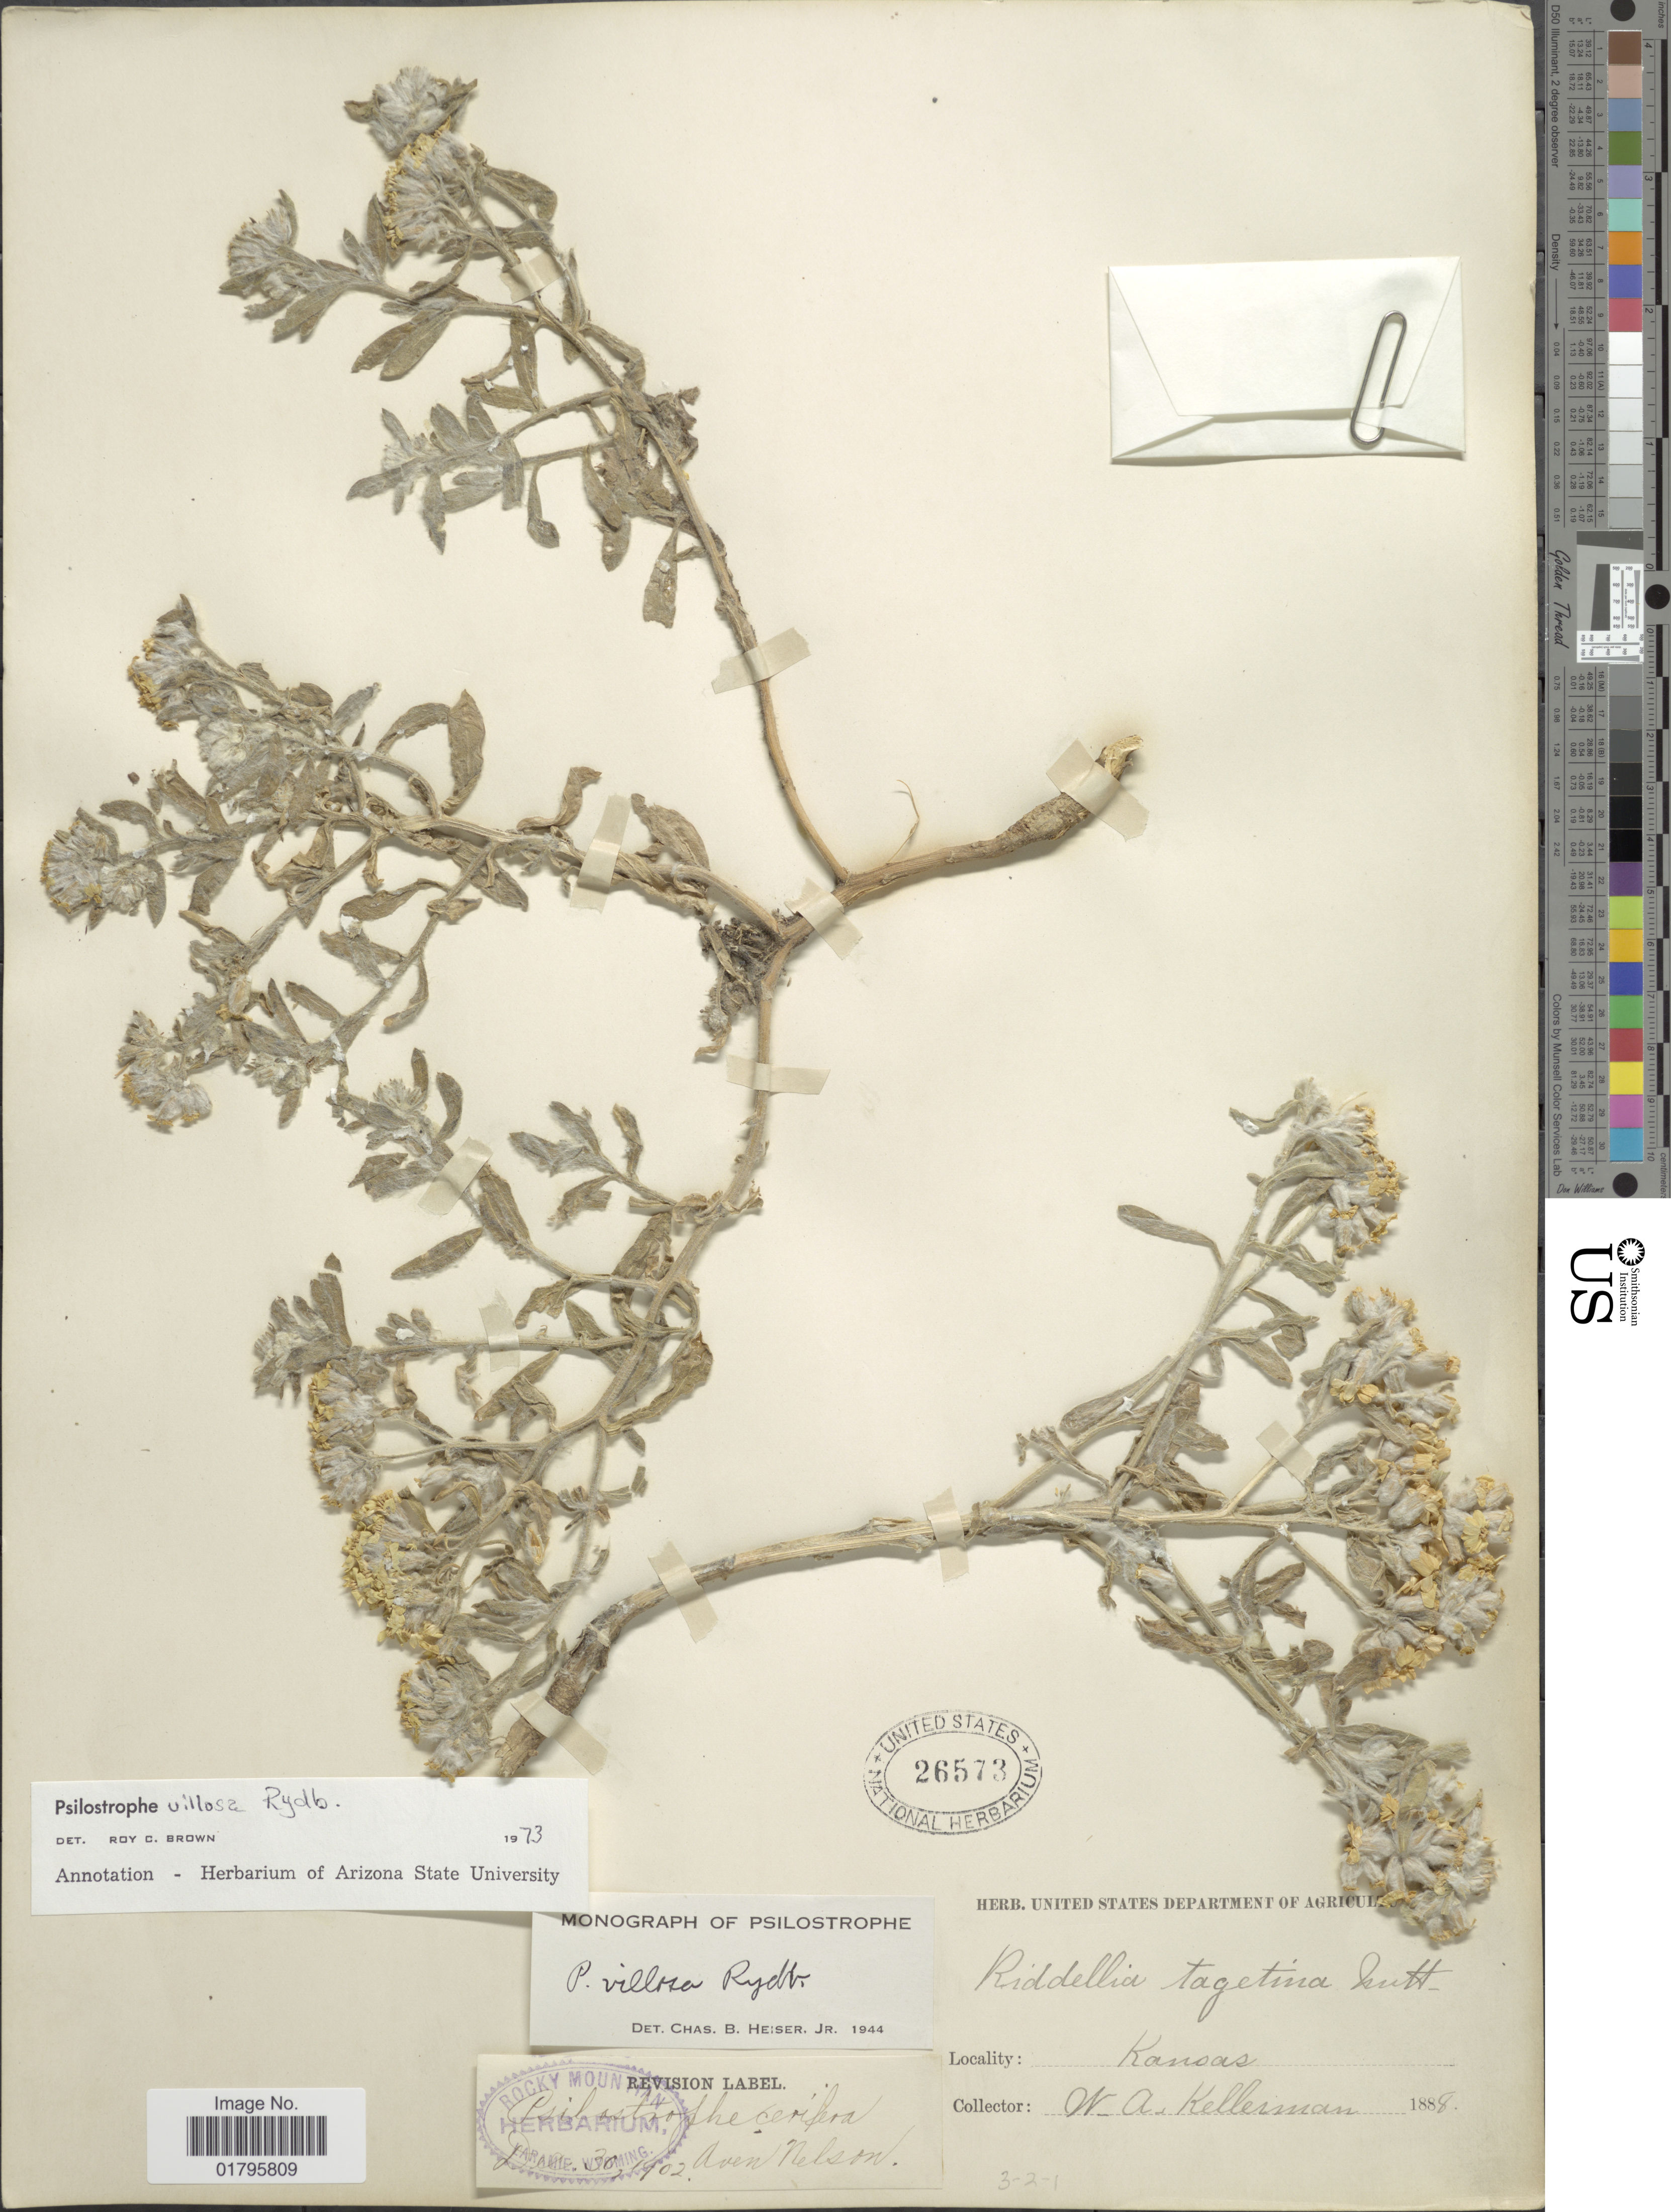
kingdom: Plantae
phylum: Tracheophyta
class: Magnoliopsida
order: Asterales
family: Asteraceae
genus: Psilostrophe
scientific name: Psilostrophe villosa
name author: Rydb. ex Britton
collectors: W. Kellerman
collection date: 1888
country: United States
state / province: Kansas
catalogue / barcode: US 26573